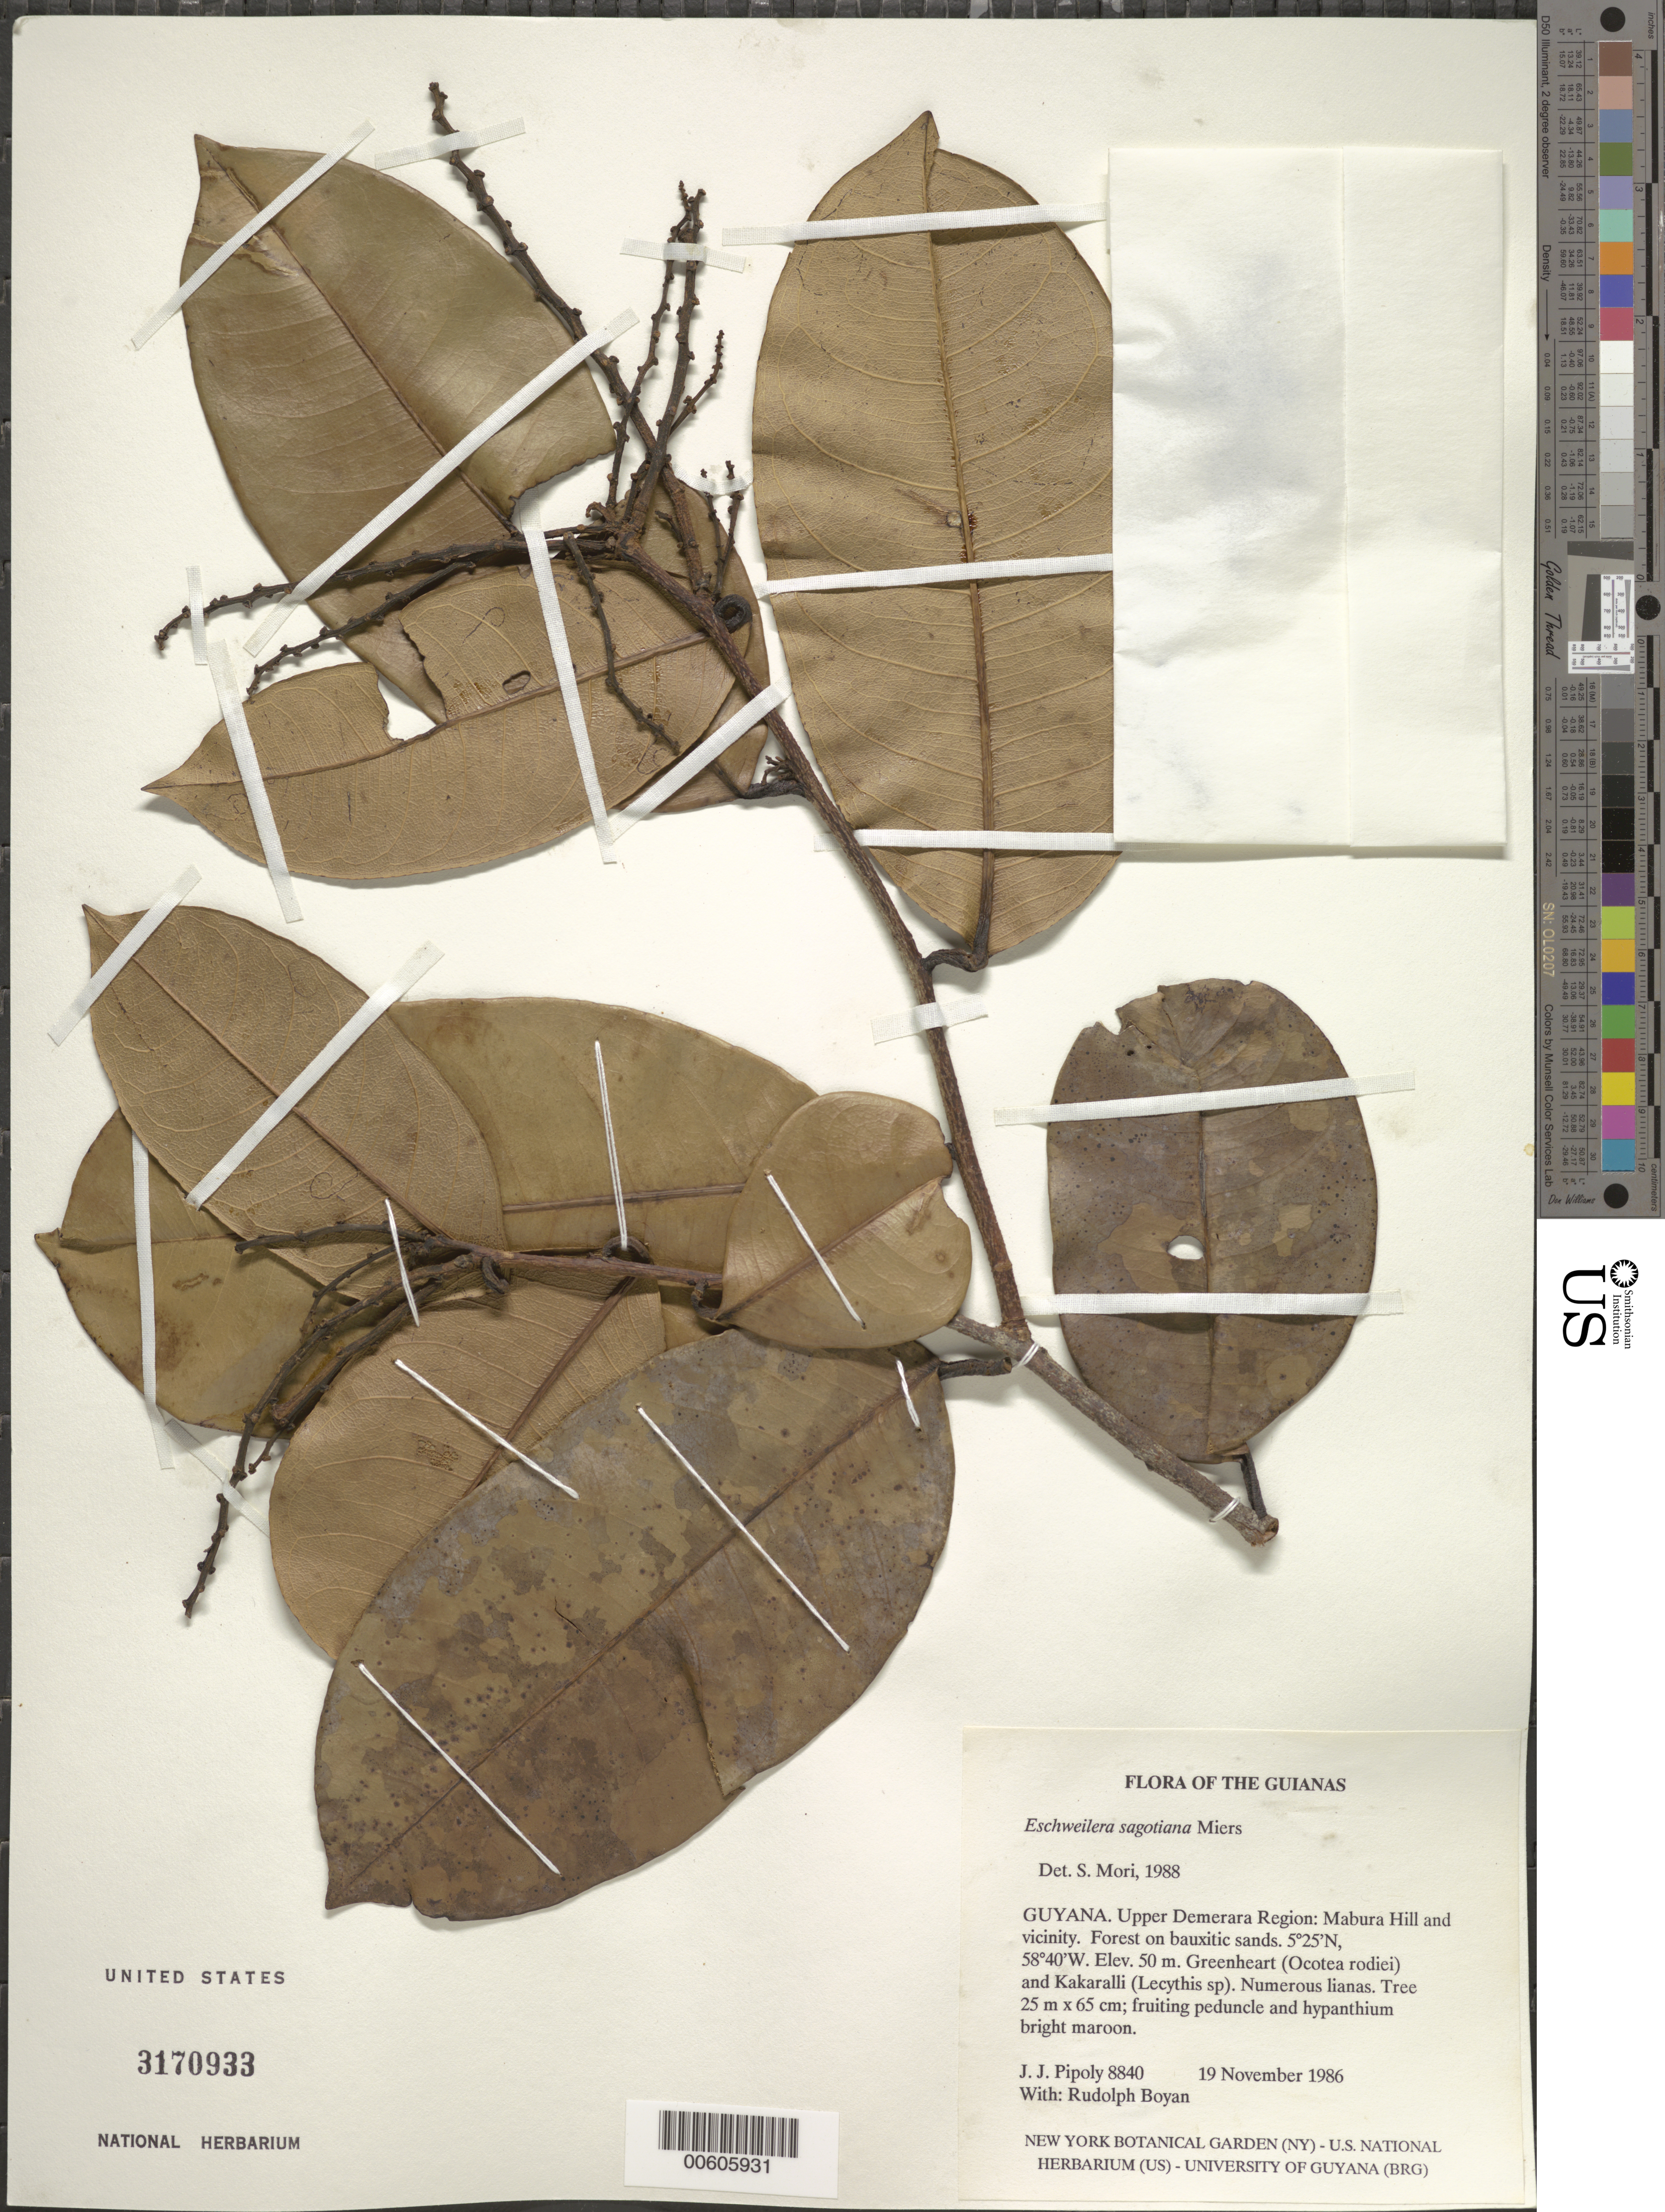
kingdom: Plantae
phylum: Tracheophyta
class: Magnoliopsida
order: Ericales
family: Lecythidaceae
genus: Eschweilera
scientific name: Eschweilera sagotiana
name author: Miers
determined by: Mori, Scott A.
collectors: J. J. Pipoly & R. Boyan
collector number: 8840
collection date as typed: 19 November 1986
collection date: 1986-11-19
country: Guyana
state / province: U. Demerara-Berbice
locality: Mabura Hill and vicinity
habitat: Forest on bauxitic sands. Greenheart (Ocotea rodiaei) and Kakaralli (Lecythis sp). Numerous lianas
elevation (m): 50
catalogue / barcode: US 3170933